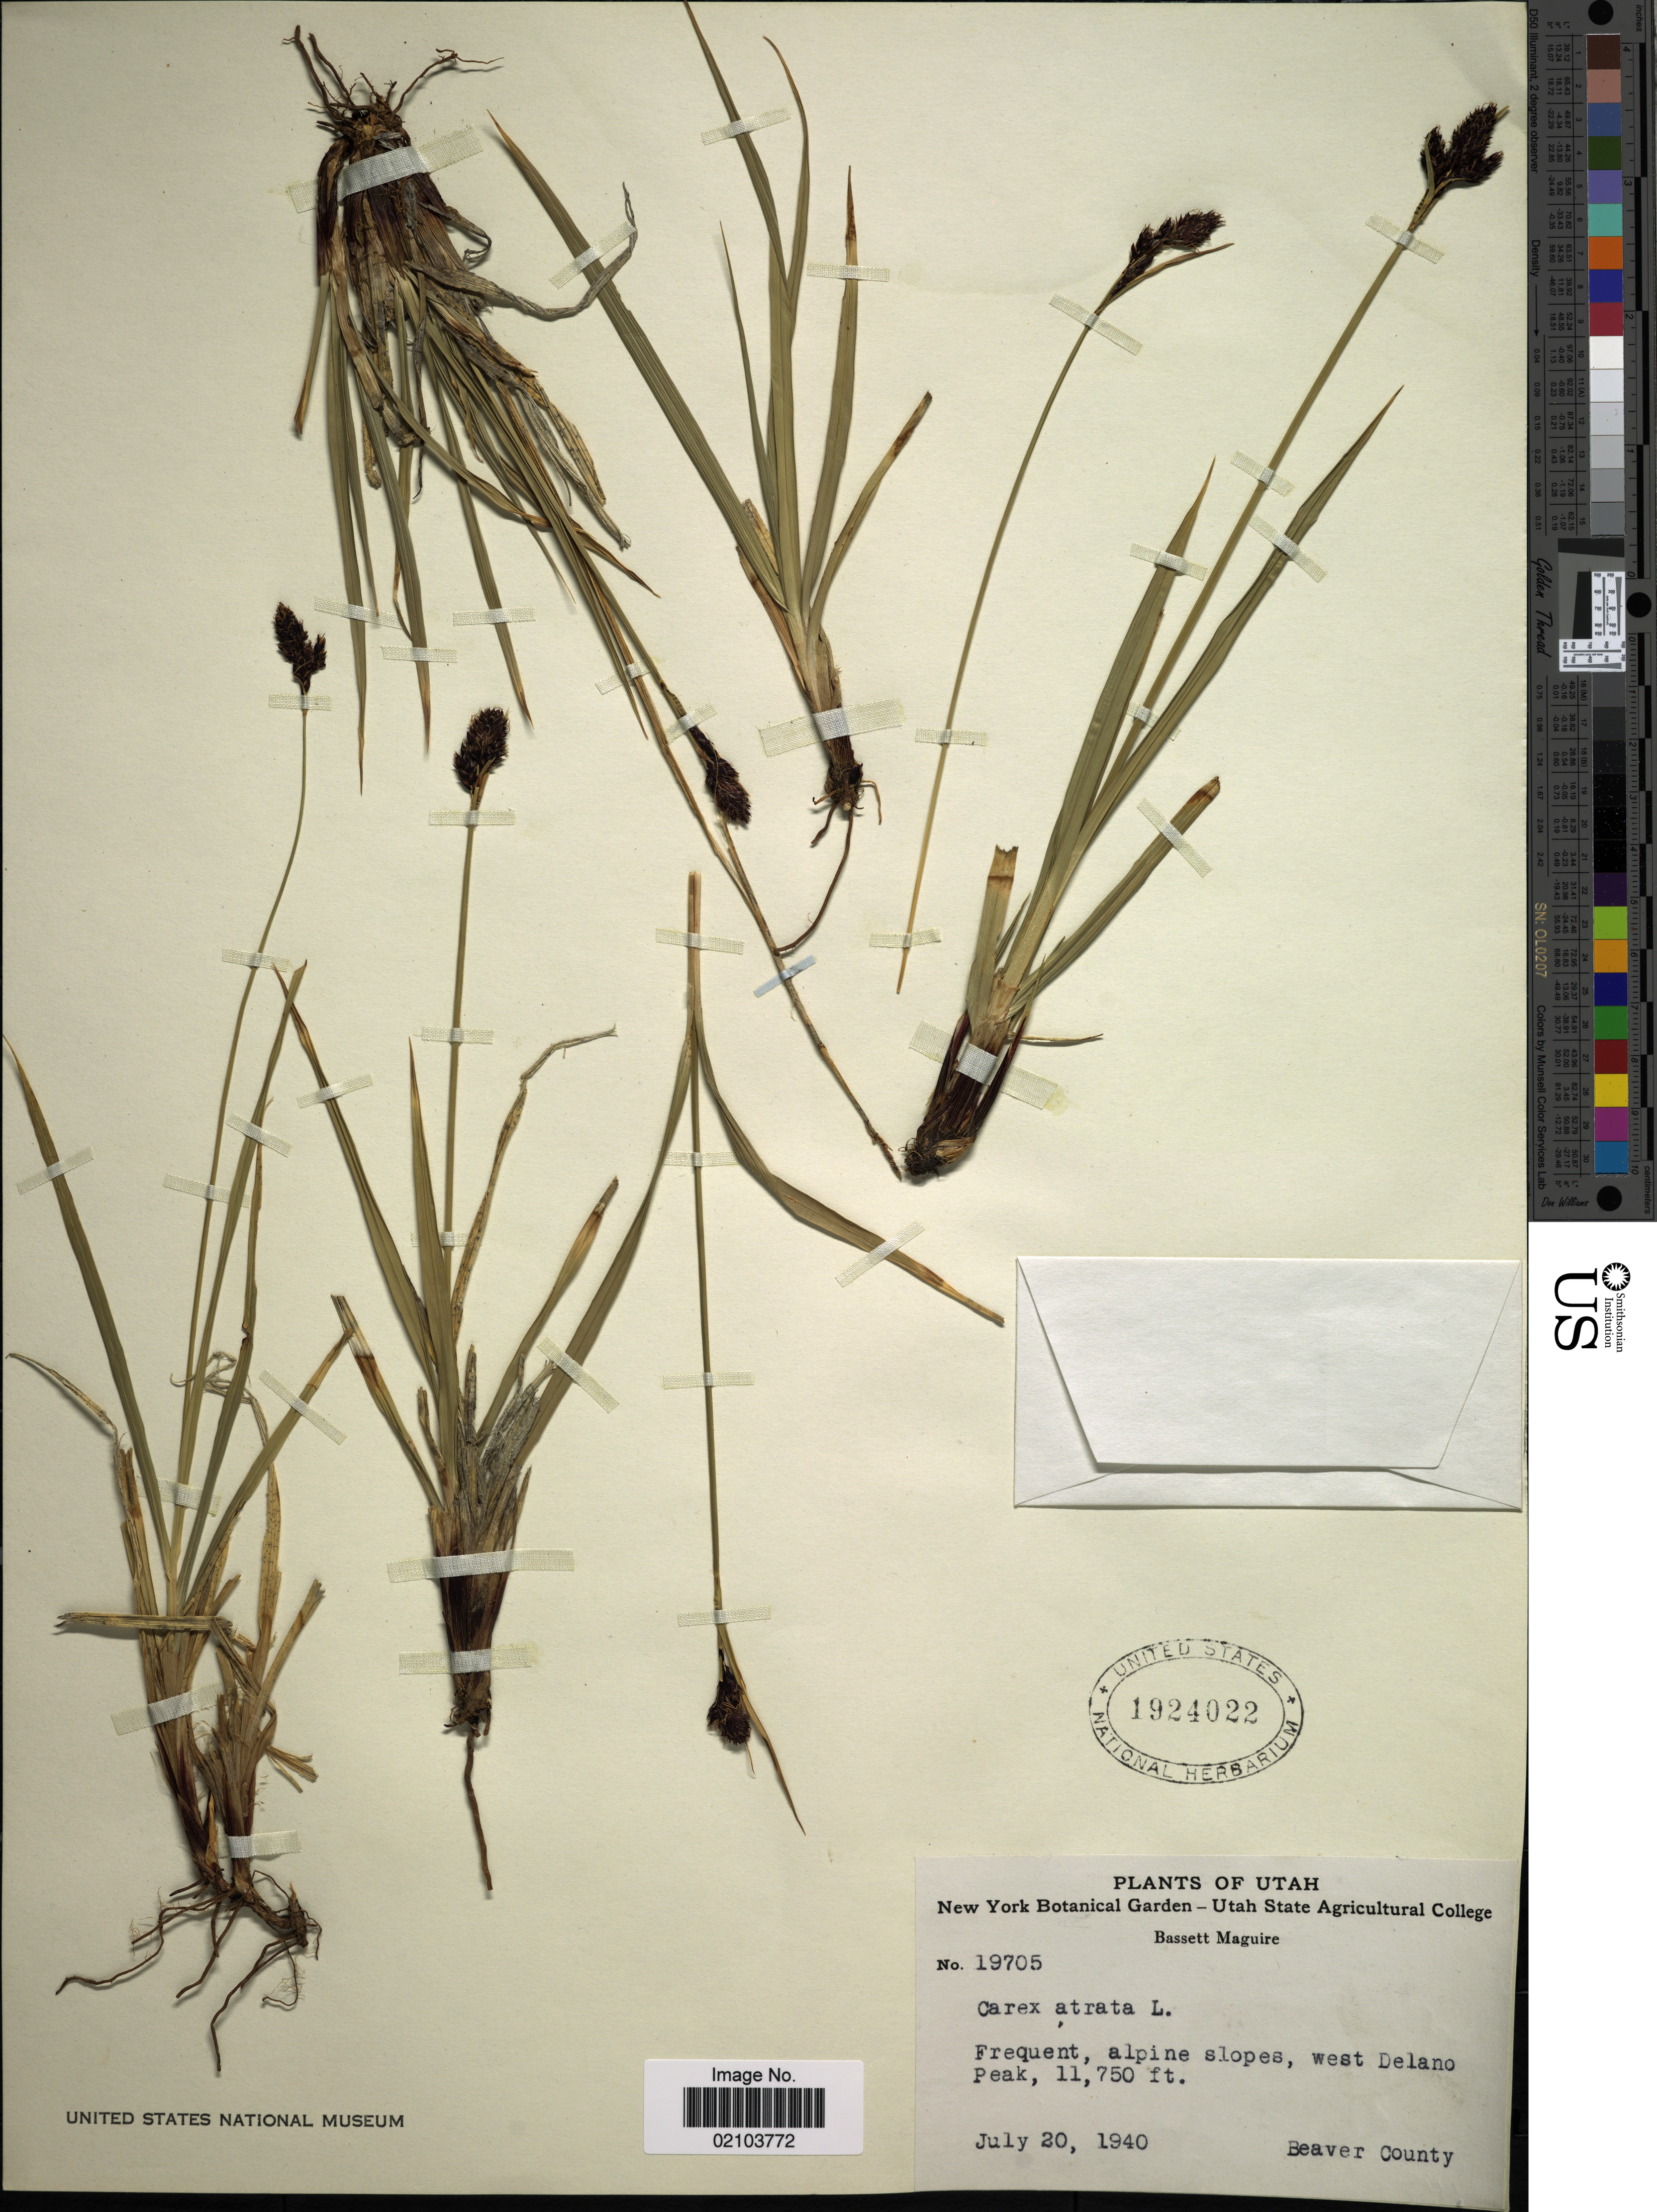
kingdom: Plantae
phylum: Tracheophyta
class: Liliopsida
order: Poales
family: Cyperaceae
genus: Carex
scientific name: Carex atrata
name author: L.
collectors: B. Maguire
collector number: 19705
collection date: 1940-07-20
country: United States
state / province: Utah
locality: West Delano Peak, Beaver County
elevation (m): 3581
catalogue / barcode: US 1924022